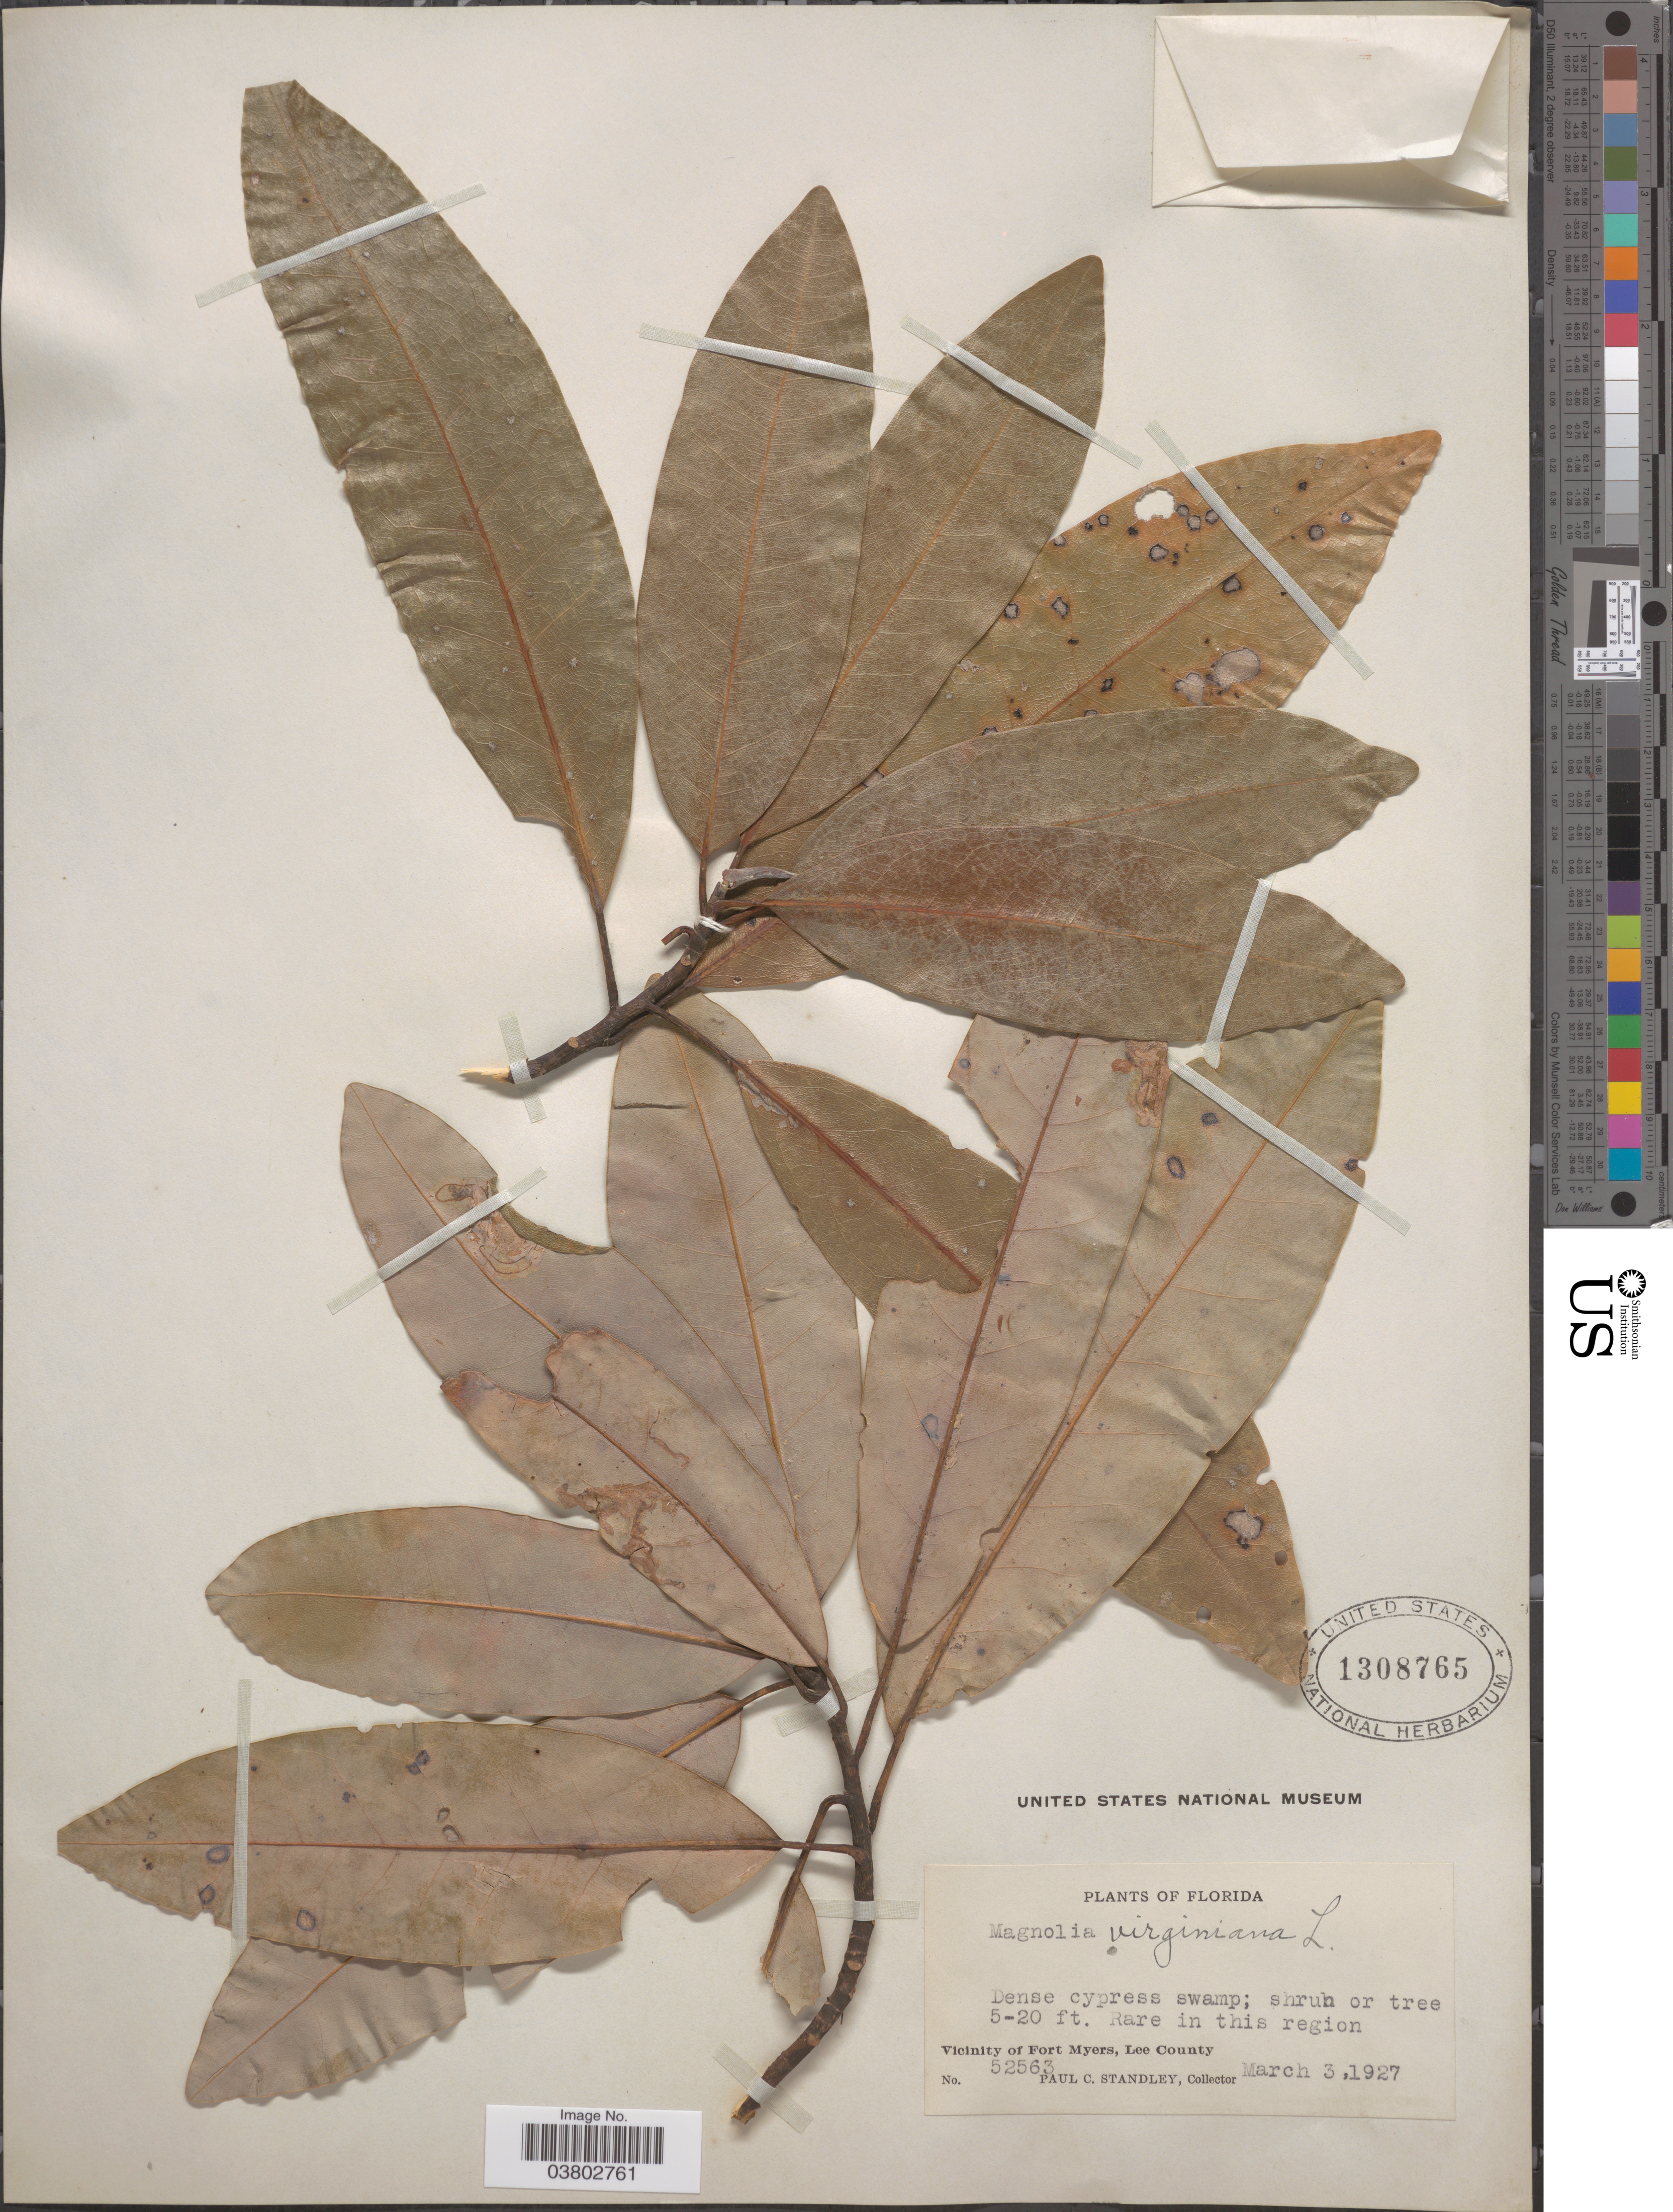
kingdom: Plantae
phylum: Tracheophyta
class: Magnoliopsida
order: Magnoliales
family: Magnoliaceae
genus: Magnolia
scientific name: Magnolia virginiana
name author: L.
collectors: P. C. Standley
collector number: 52563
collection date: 1927-03-03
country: United States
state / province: Florida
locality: Vicinity of Fort Myers, Lee County.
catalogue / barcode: US 1308765